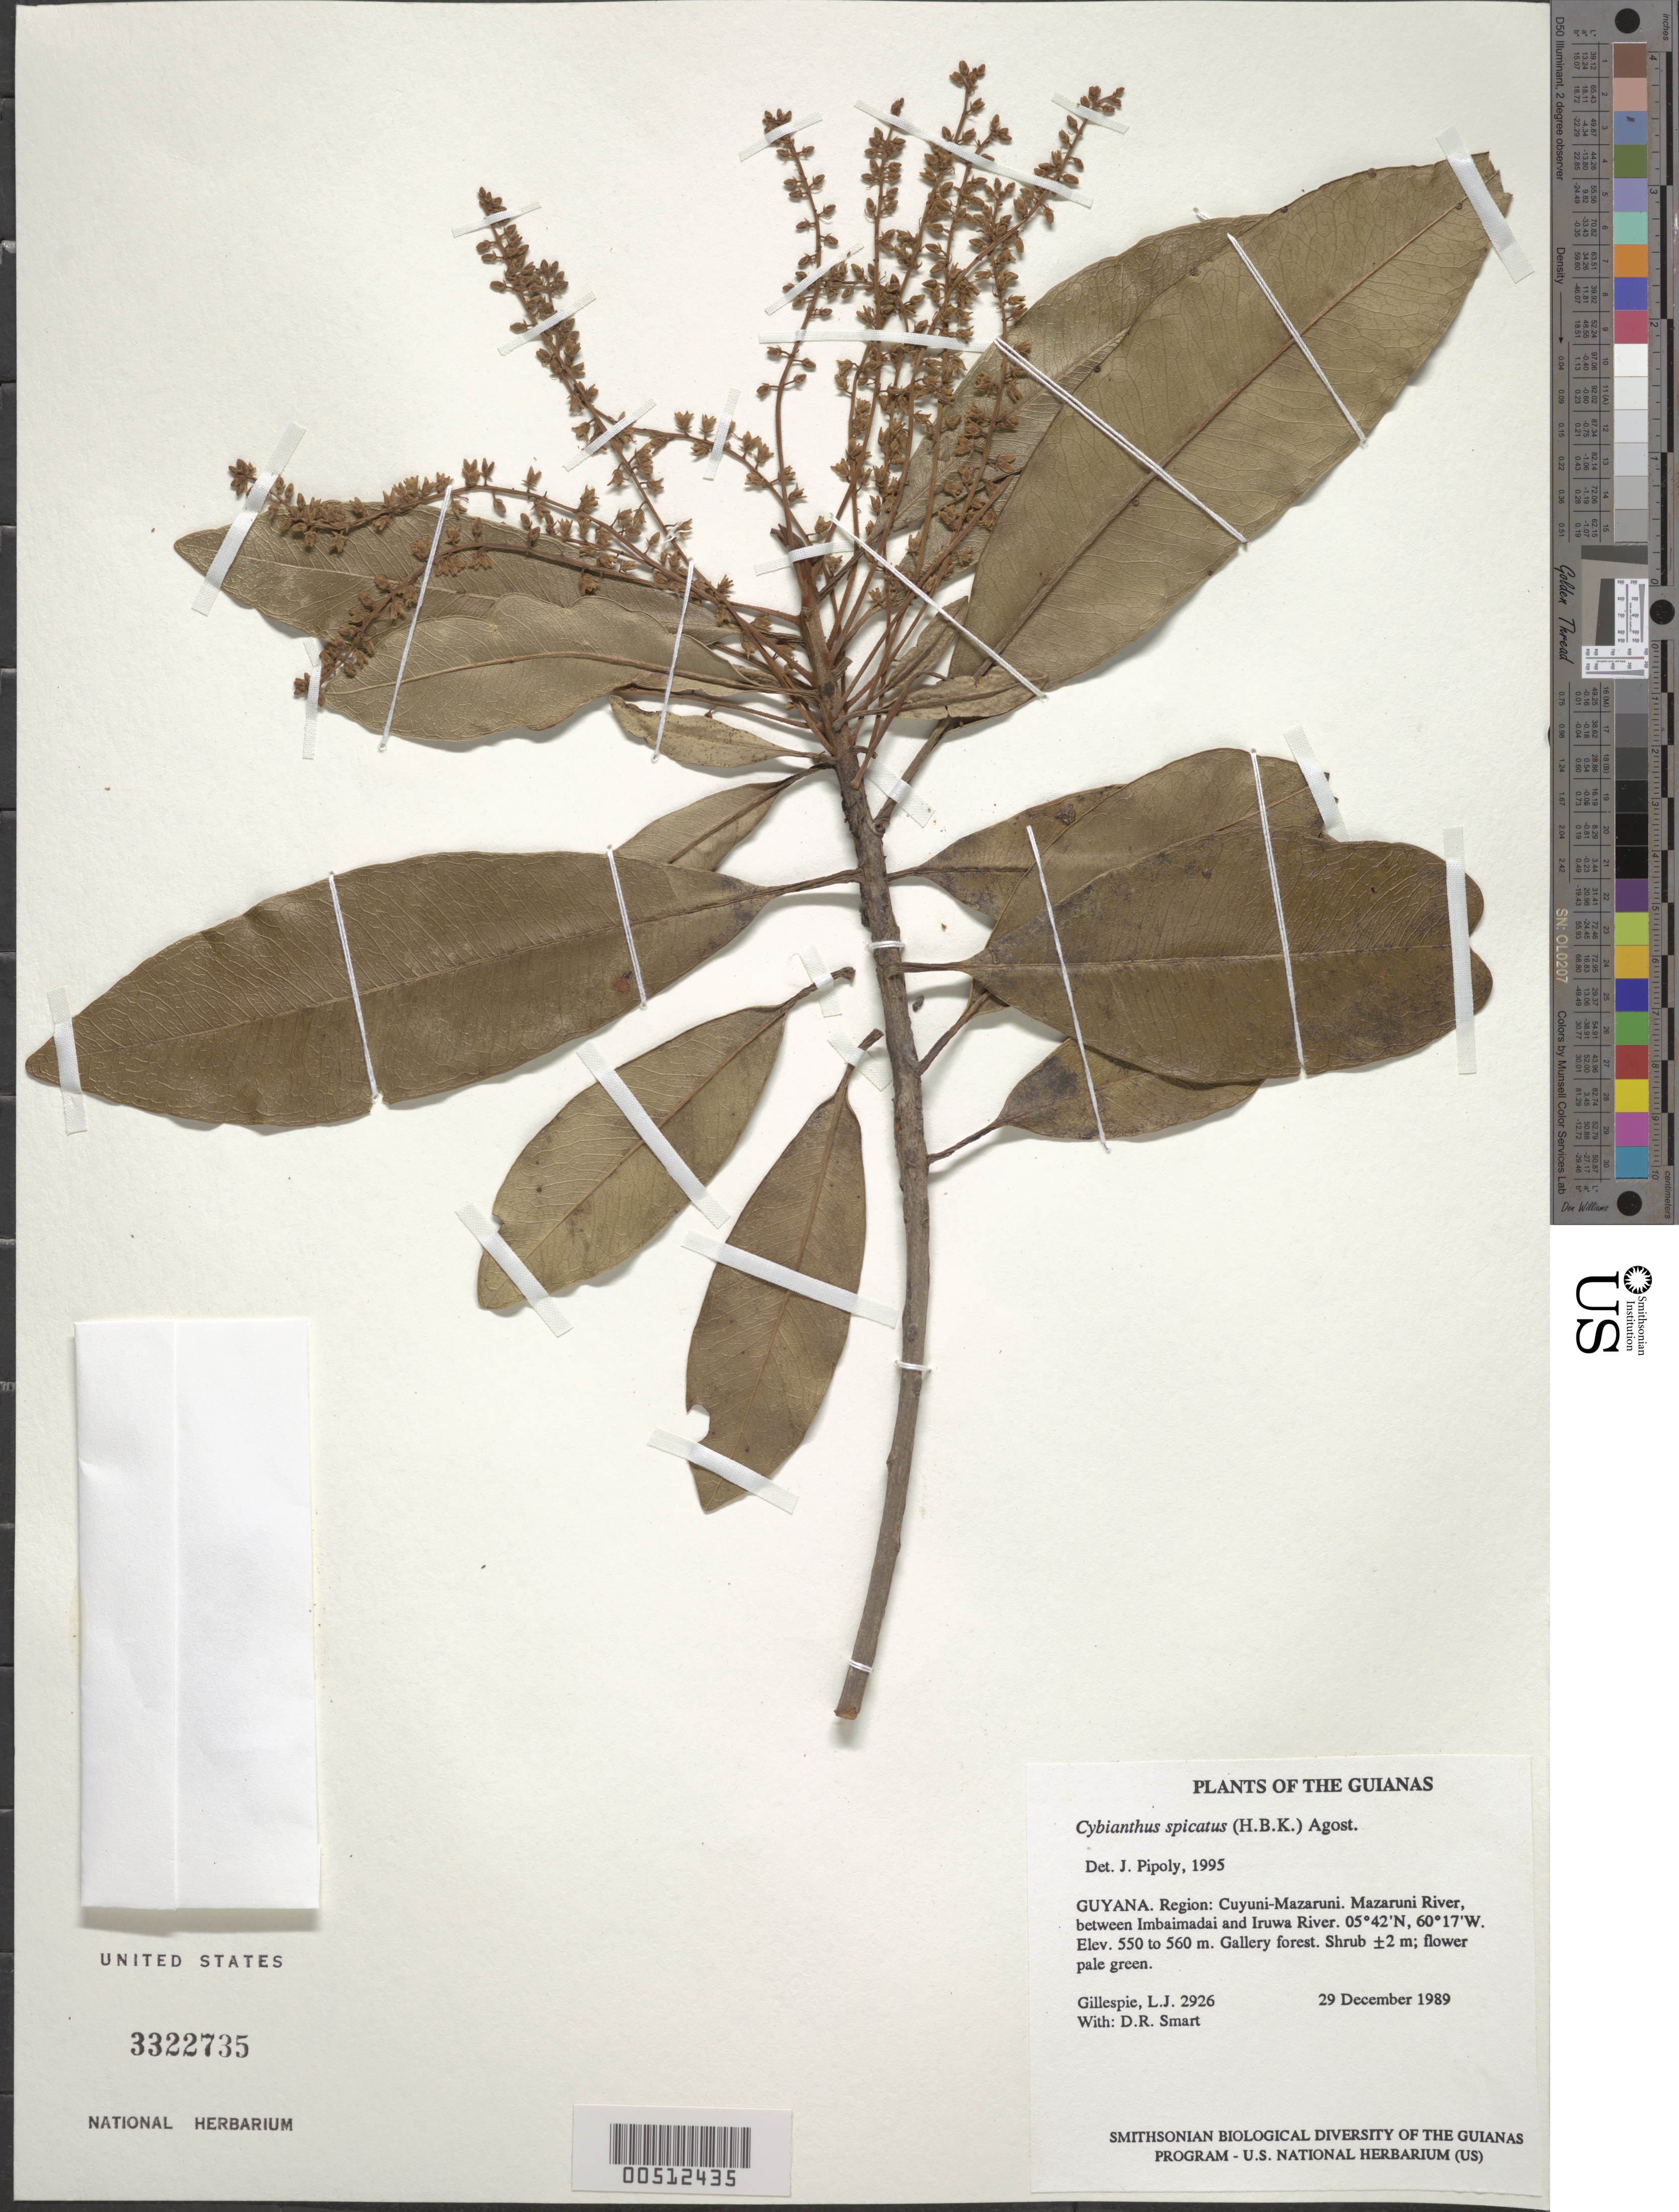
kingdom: Plantae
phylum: Tracheophyta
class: Magnoliopsida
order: Ericales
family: Primulaceae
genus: Cybianthus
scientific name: Cybianthus spicatus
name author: (Kunth) G. Agostini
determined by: Pipoly, J. J., III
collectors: L. J. Gillespie & D. R. Smart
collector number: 2926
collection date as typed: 29 December 1989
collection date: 1989-12-29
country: Guyana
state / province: Cuyuni-Mazaruni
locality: Mazaruni River, between Imbaimadai and Iruwa River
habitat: Gallery forest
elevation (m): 550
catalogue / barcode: US 3322735